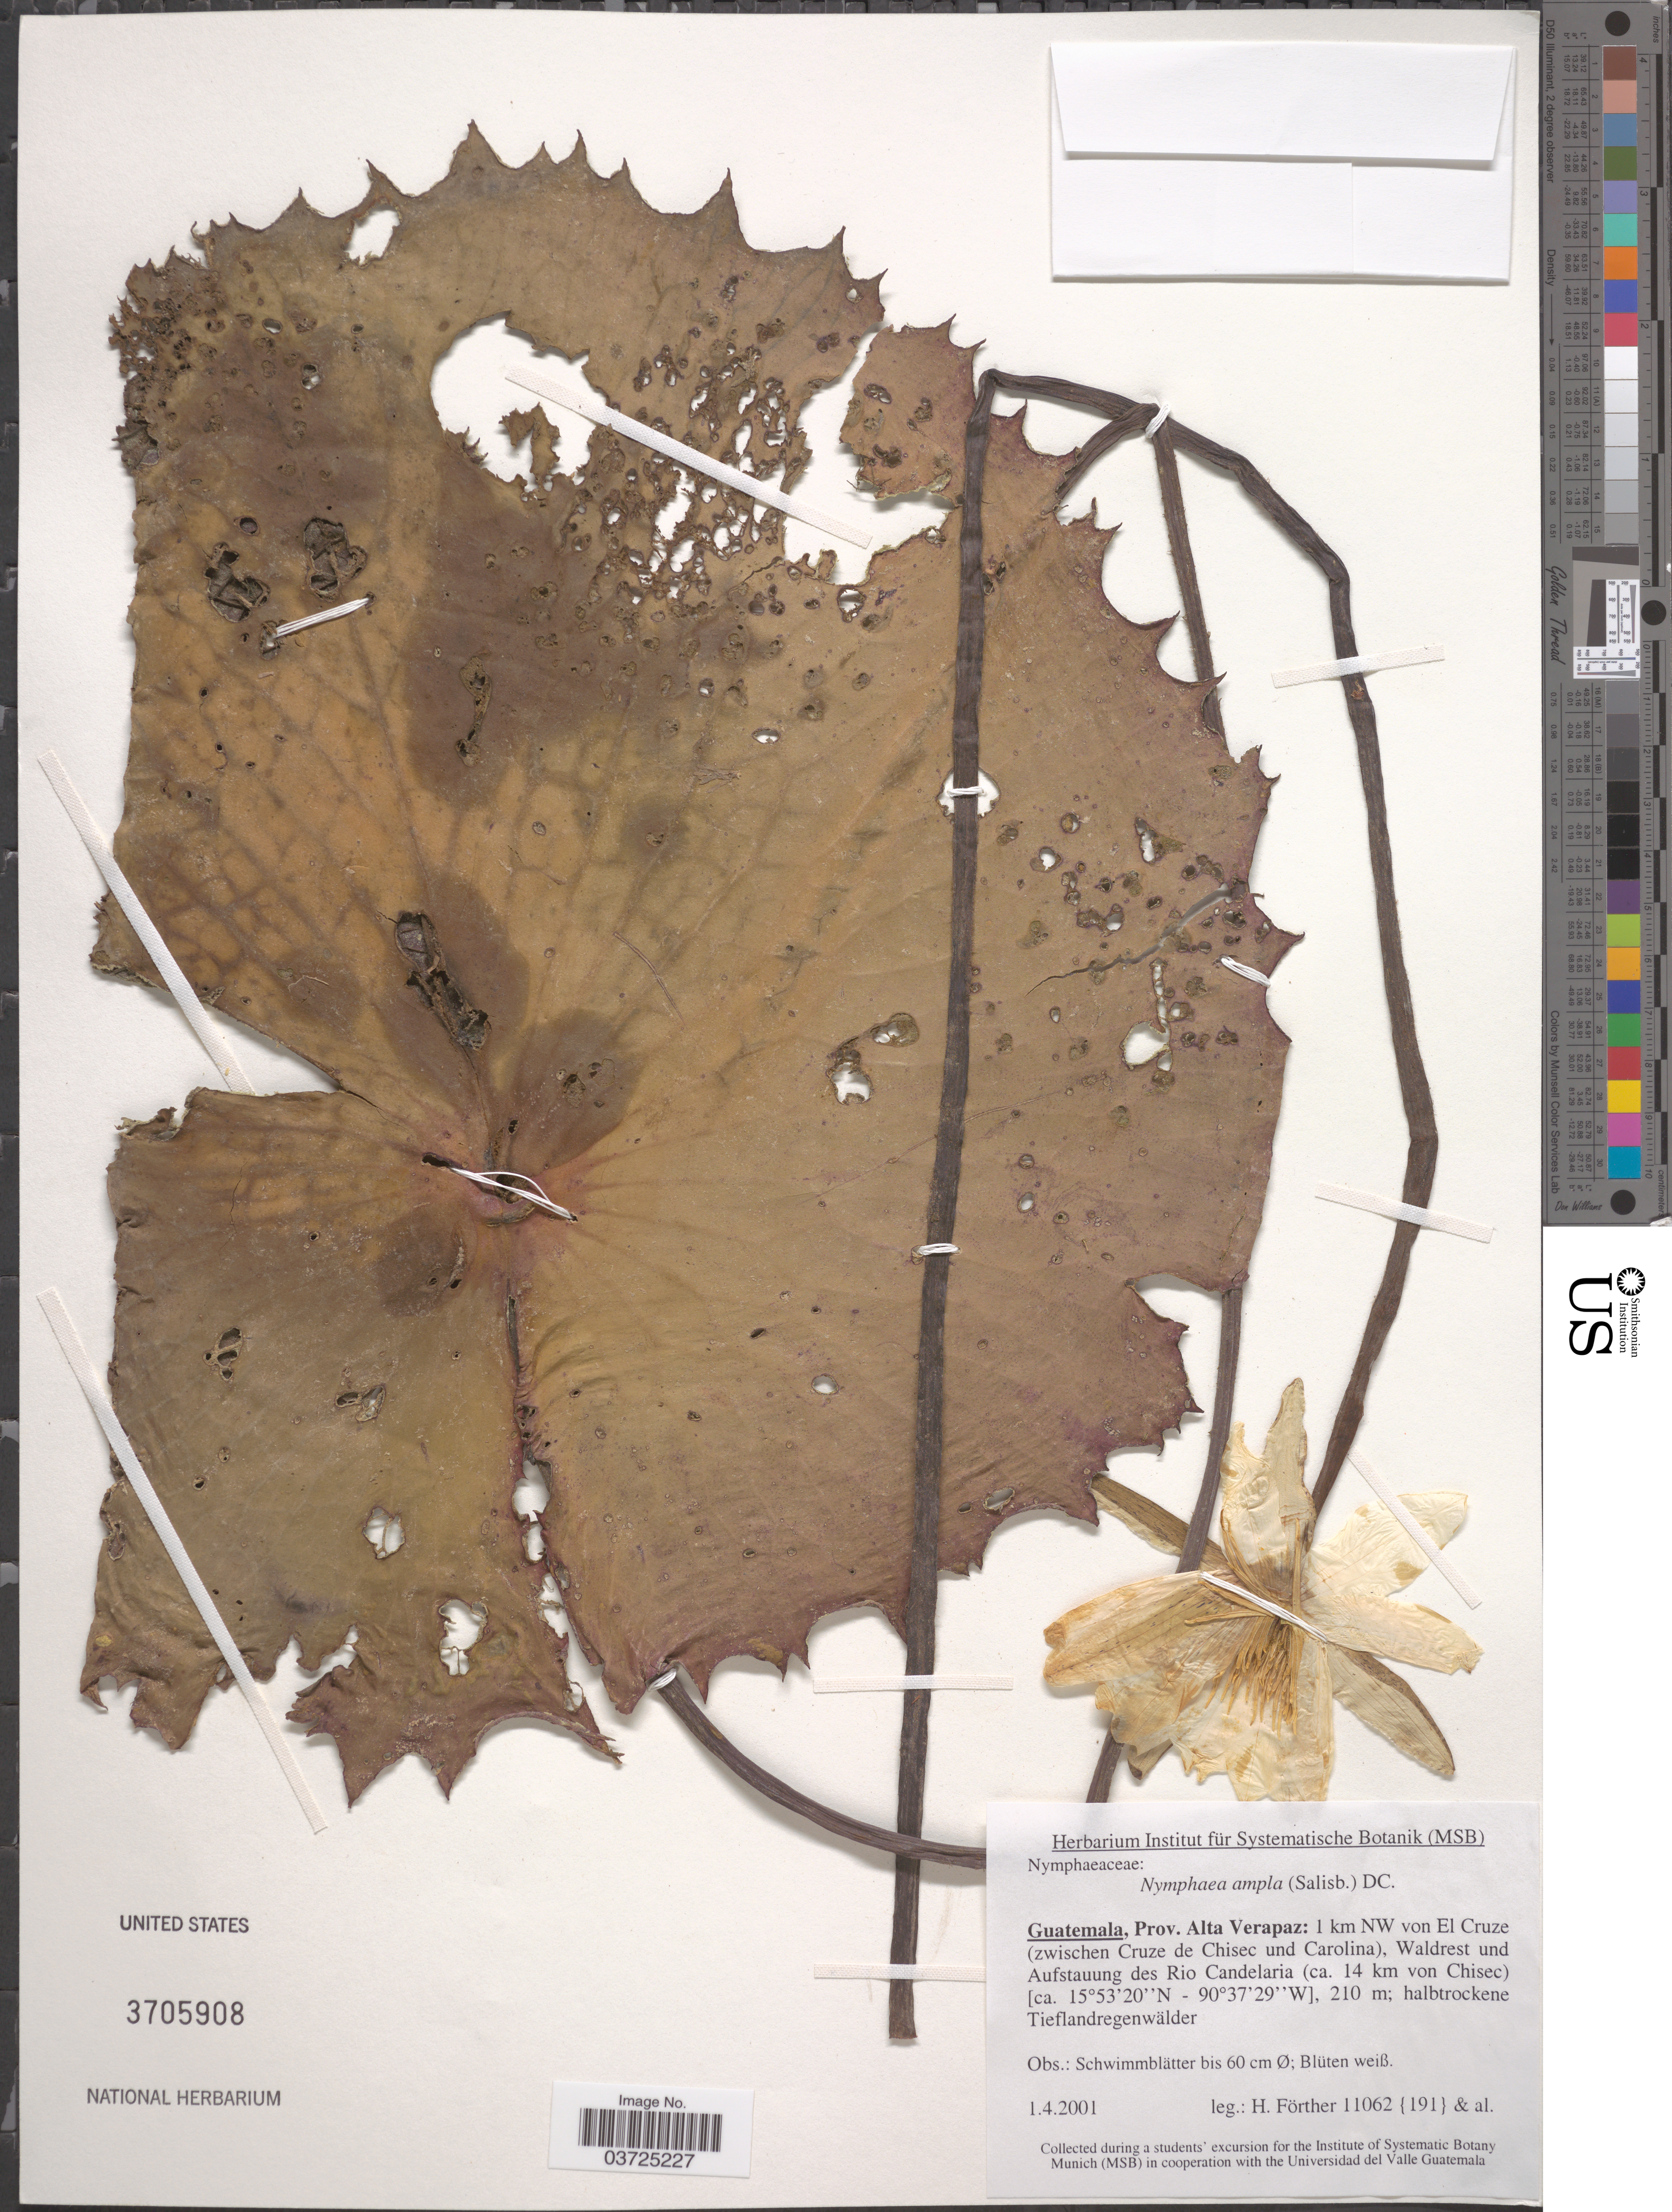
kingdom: Plantae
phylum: Tracheophyta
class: Magnoliopsida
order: Nymphaeales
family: Nymphaeaceae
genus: Nymphaea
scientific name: Nymphaea ampla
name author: (Salisb.) DC.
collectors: H. Förther & et al.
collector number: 11062{191}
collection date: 2001-04-01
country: Guatemala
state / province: Alta Verapaz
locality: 1 km NW von El Cruze (zwischen Cruze de Chisec und Carolina), Waldrest und Augstauung des Rio Candelaria (ca. 14 km von Chisec).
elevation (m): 210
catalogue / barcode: US 3705908